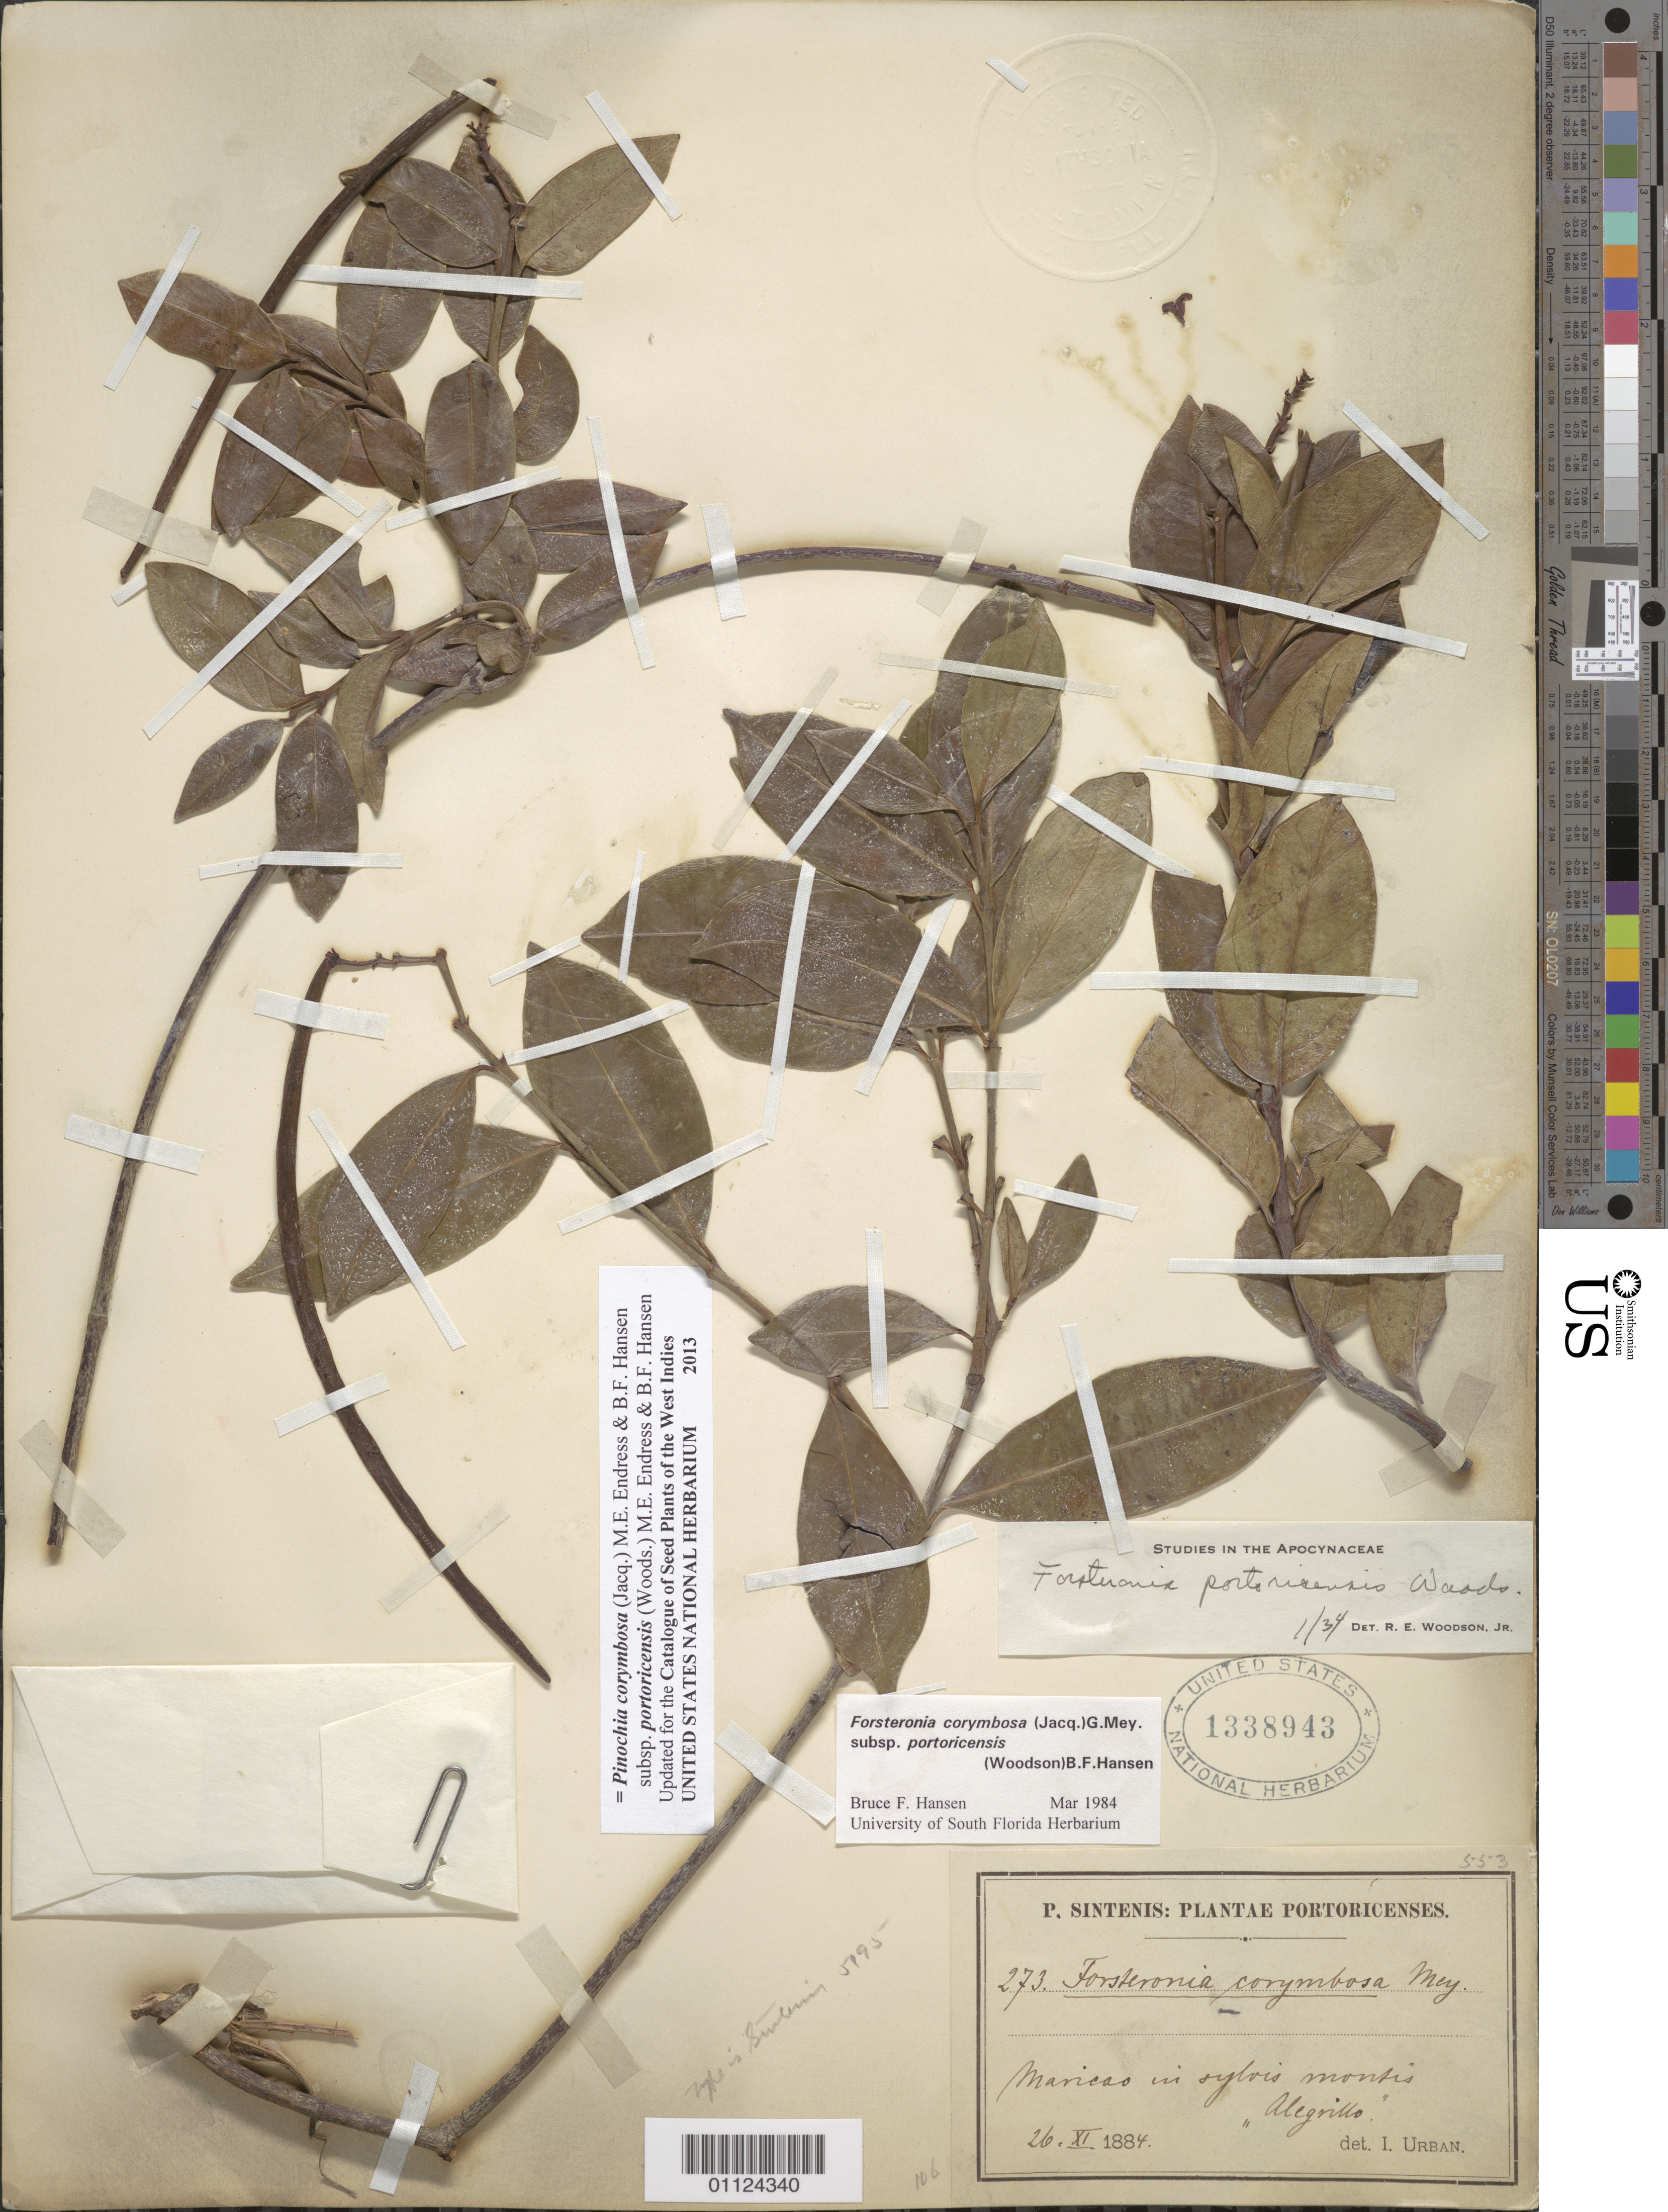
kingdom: Plantae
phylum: Tracheophyta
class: Magnoliopsida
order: Gentianales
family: Apocynaceae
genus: Pinochia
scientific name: Pinochia corymbosa subsp. portoricensis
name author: (Woodson) M.E. Endress & B.F. Hansen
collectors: P. Sintenis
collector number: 273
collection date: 1884-11-26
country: Puerto Rico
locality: Maricao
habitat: In sylvis montis.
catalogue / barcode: US 1338943